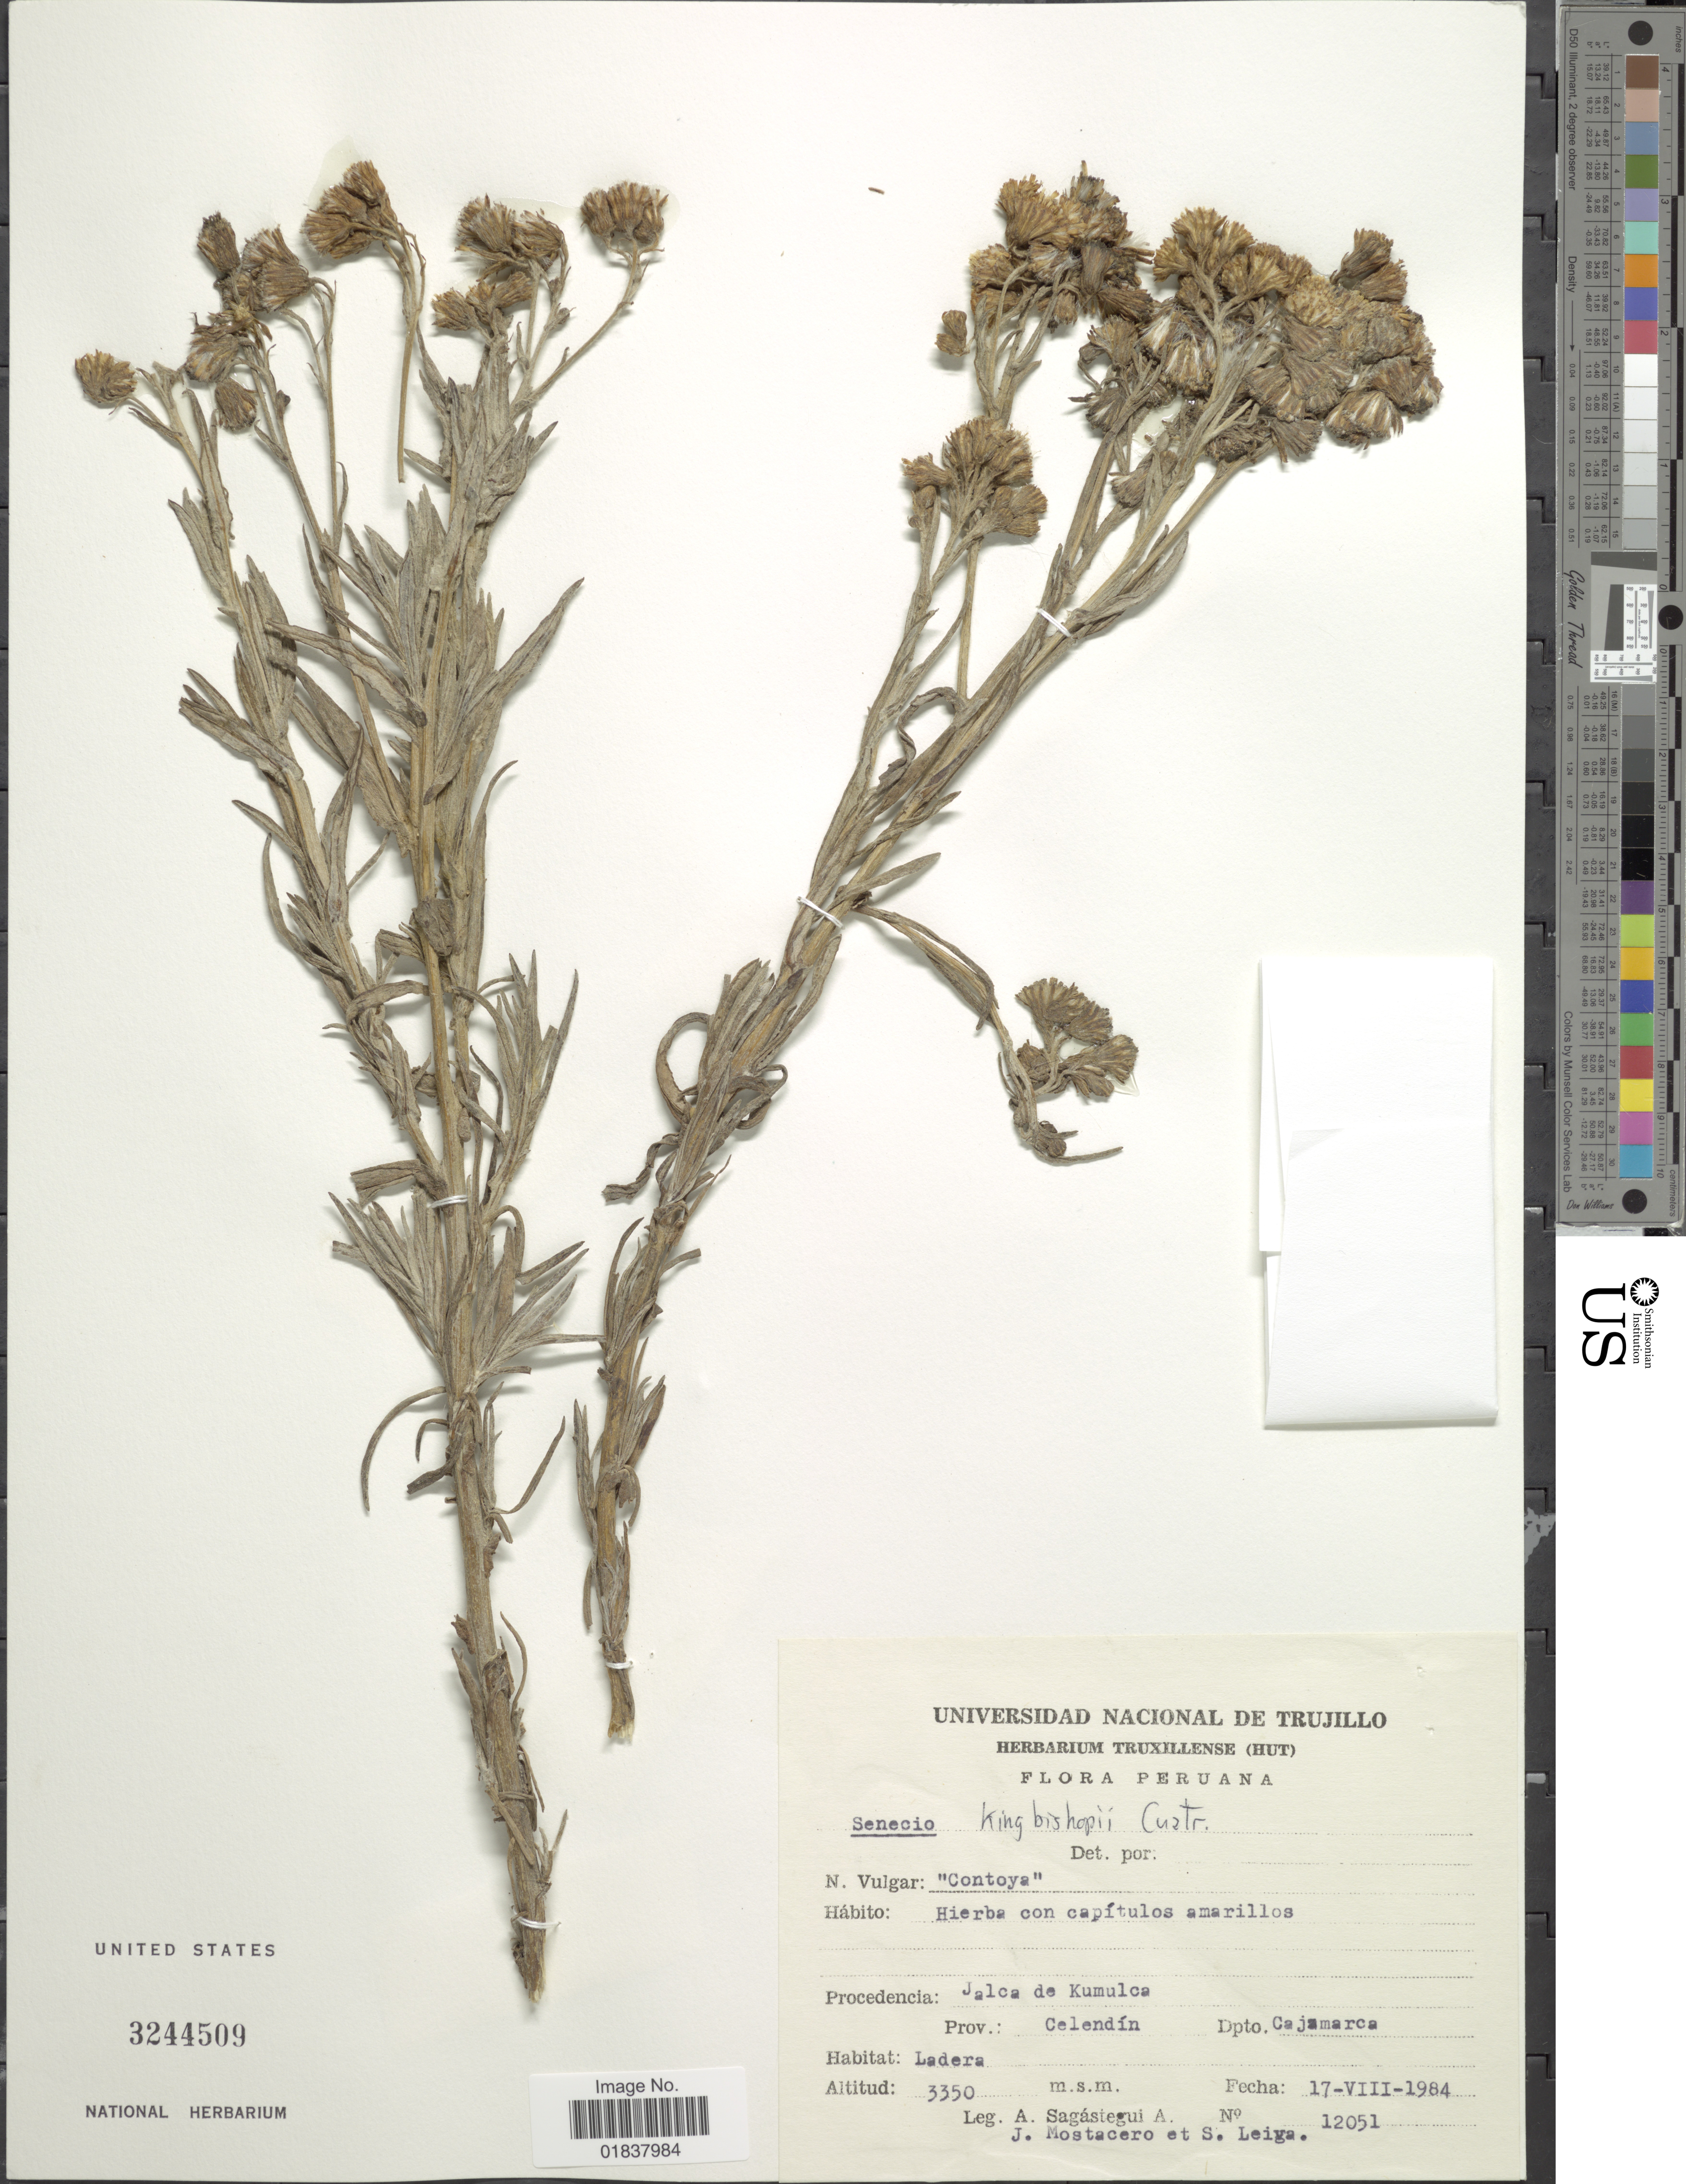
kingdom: Plantae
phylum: Tracheophyta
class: Magnoliopsida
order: Asterales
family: Asteraceae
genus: Senecio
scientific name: Senecio kingbishopii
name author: Cuatrec.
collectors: A. Sagástegui A., J. Mostacero & S. Leiva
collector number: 12051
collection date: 1984-08-17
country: Peru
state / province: Cajamarca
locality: Jalca de Kumulca, Prov. Celendin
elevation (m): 3350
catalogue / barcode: US 3244509